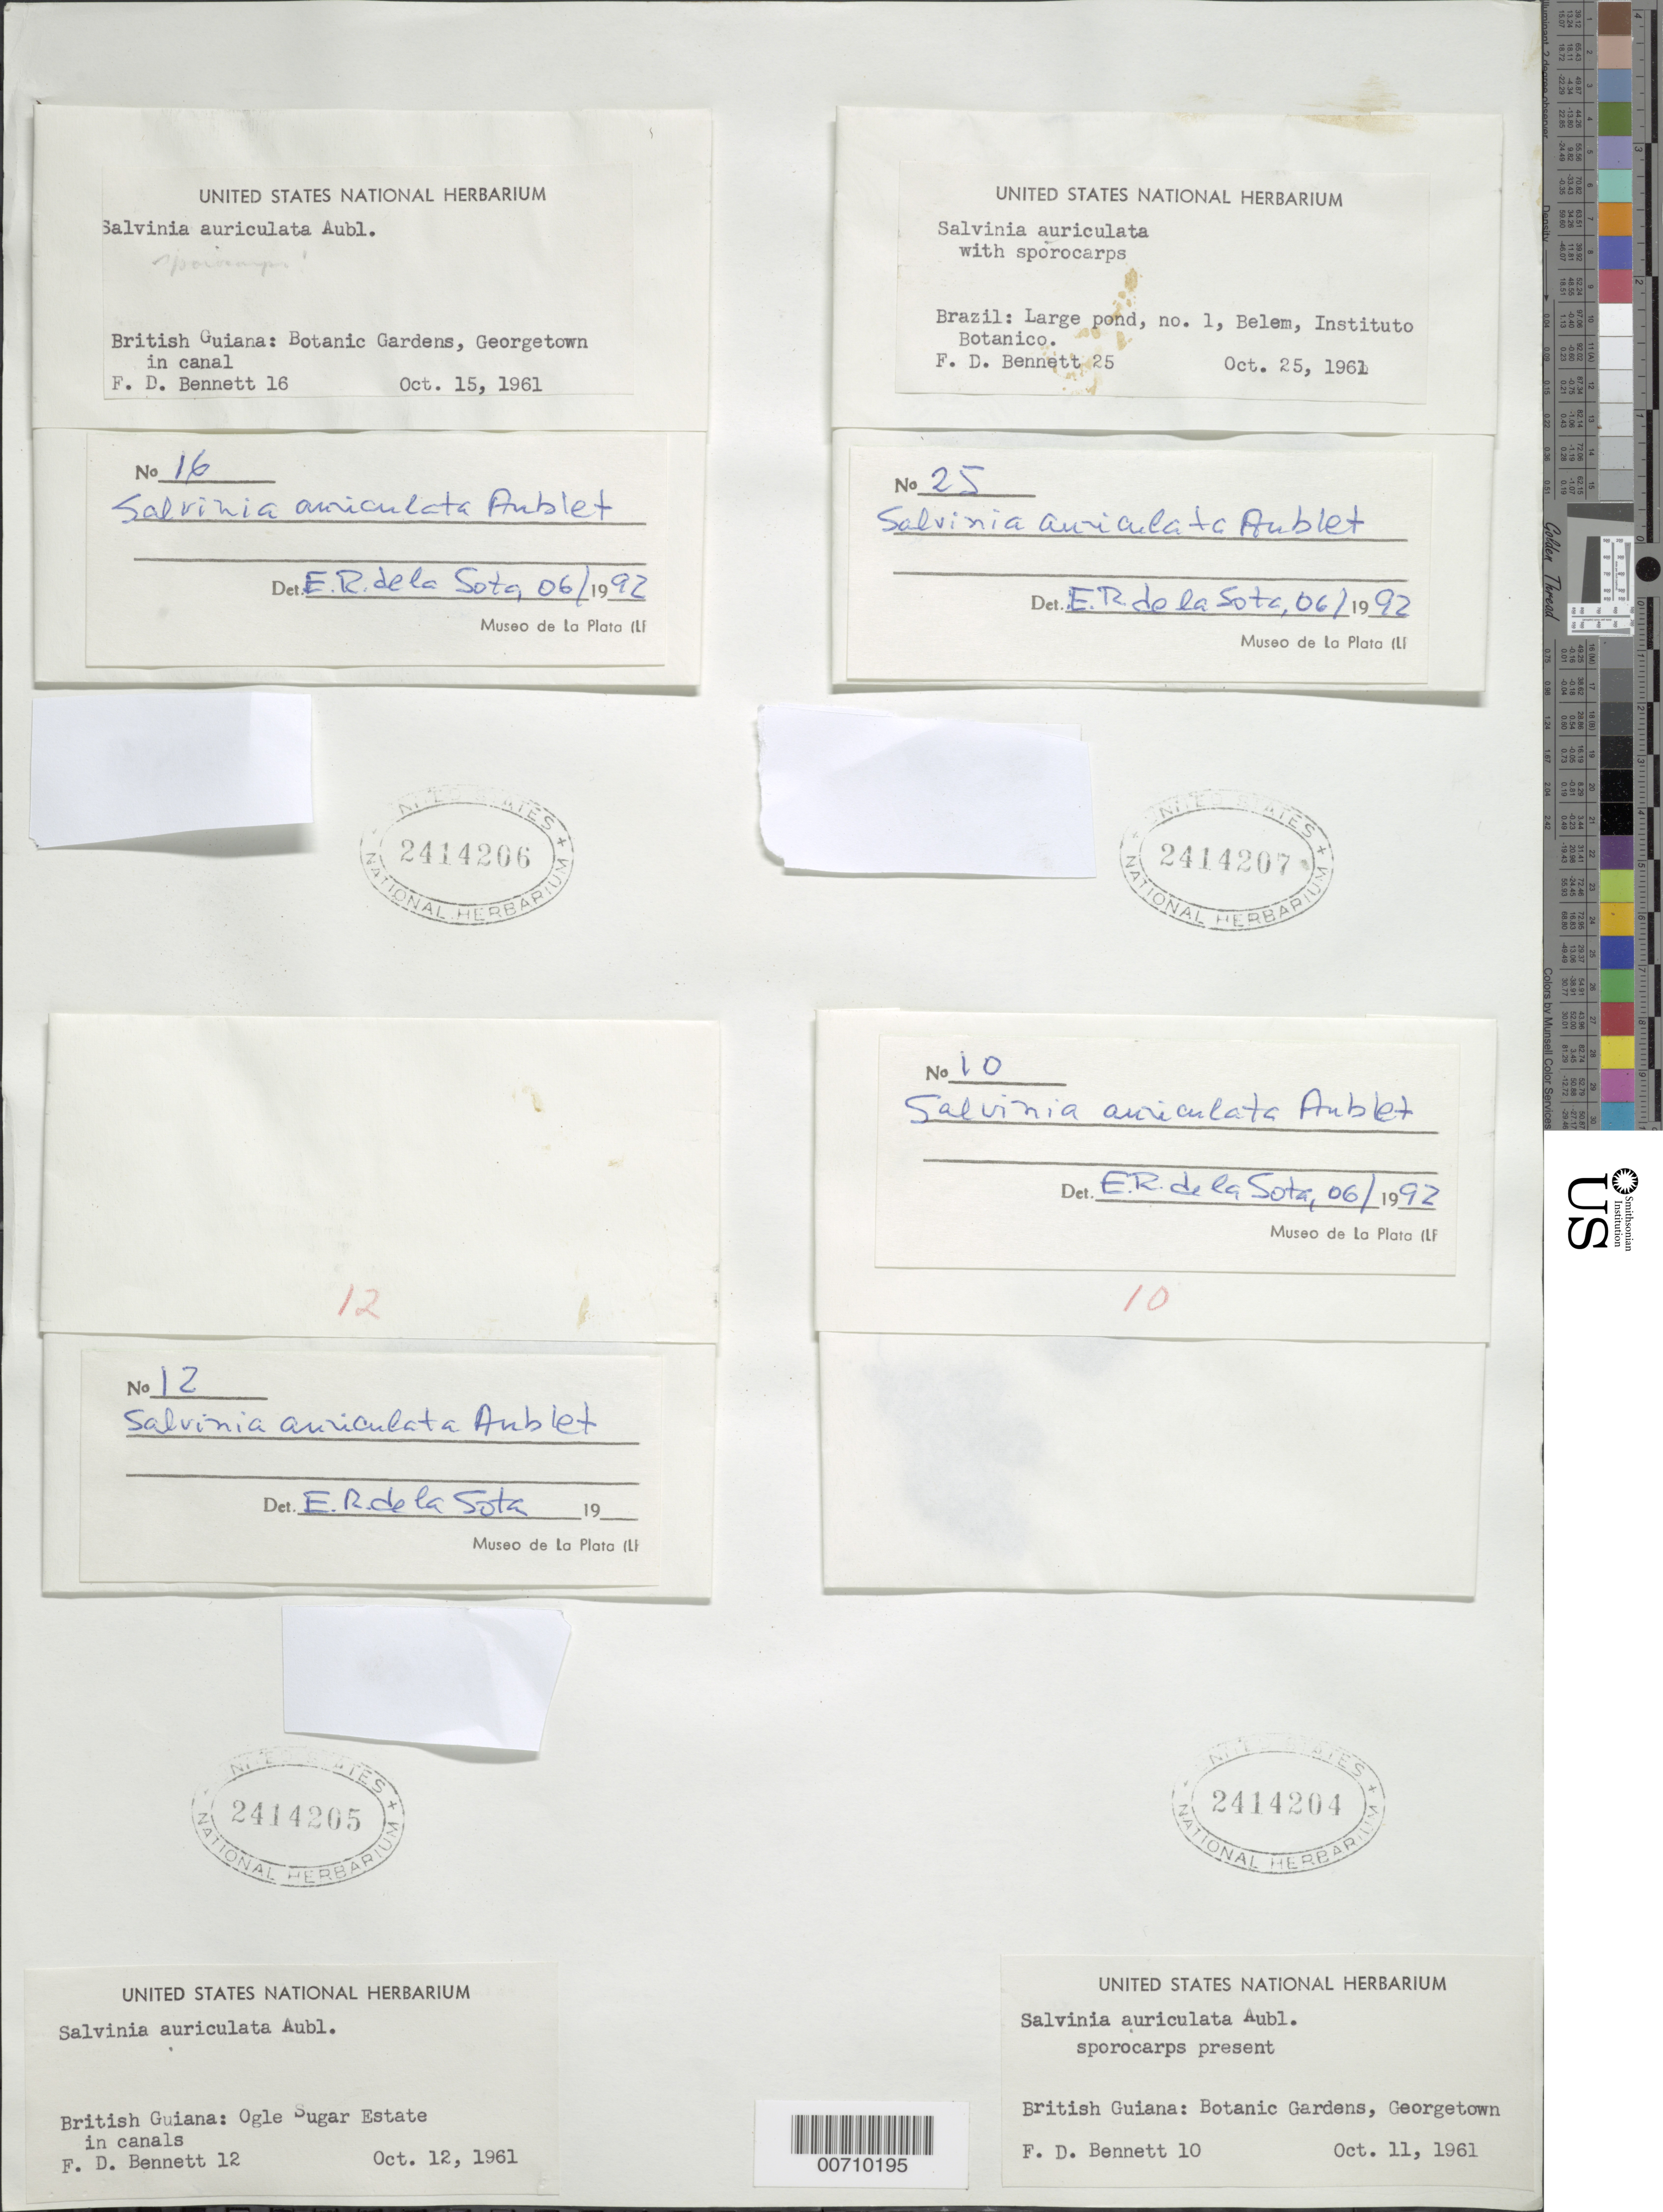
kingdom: Plantae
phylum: Tracheophyta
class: Polypodiopsida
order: Salviniales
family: Salviniaceae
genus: Salvinia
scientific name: Salvinia auriculata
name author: Aubl.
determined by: Sota, E. R. de la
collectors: F. Bennett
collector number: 10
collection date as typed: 11-Oct-61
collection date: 1961-10-11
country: Guyana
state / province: Demerara-Mahaica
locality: Georgetown, Botanic Gardens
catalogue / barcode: US 2414204